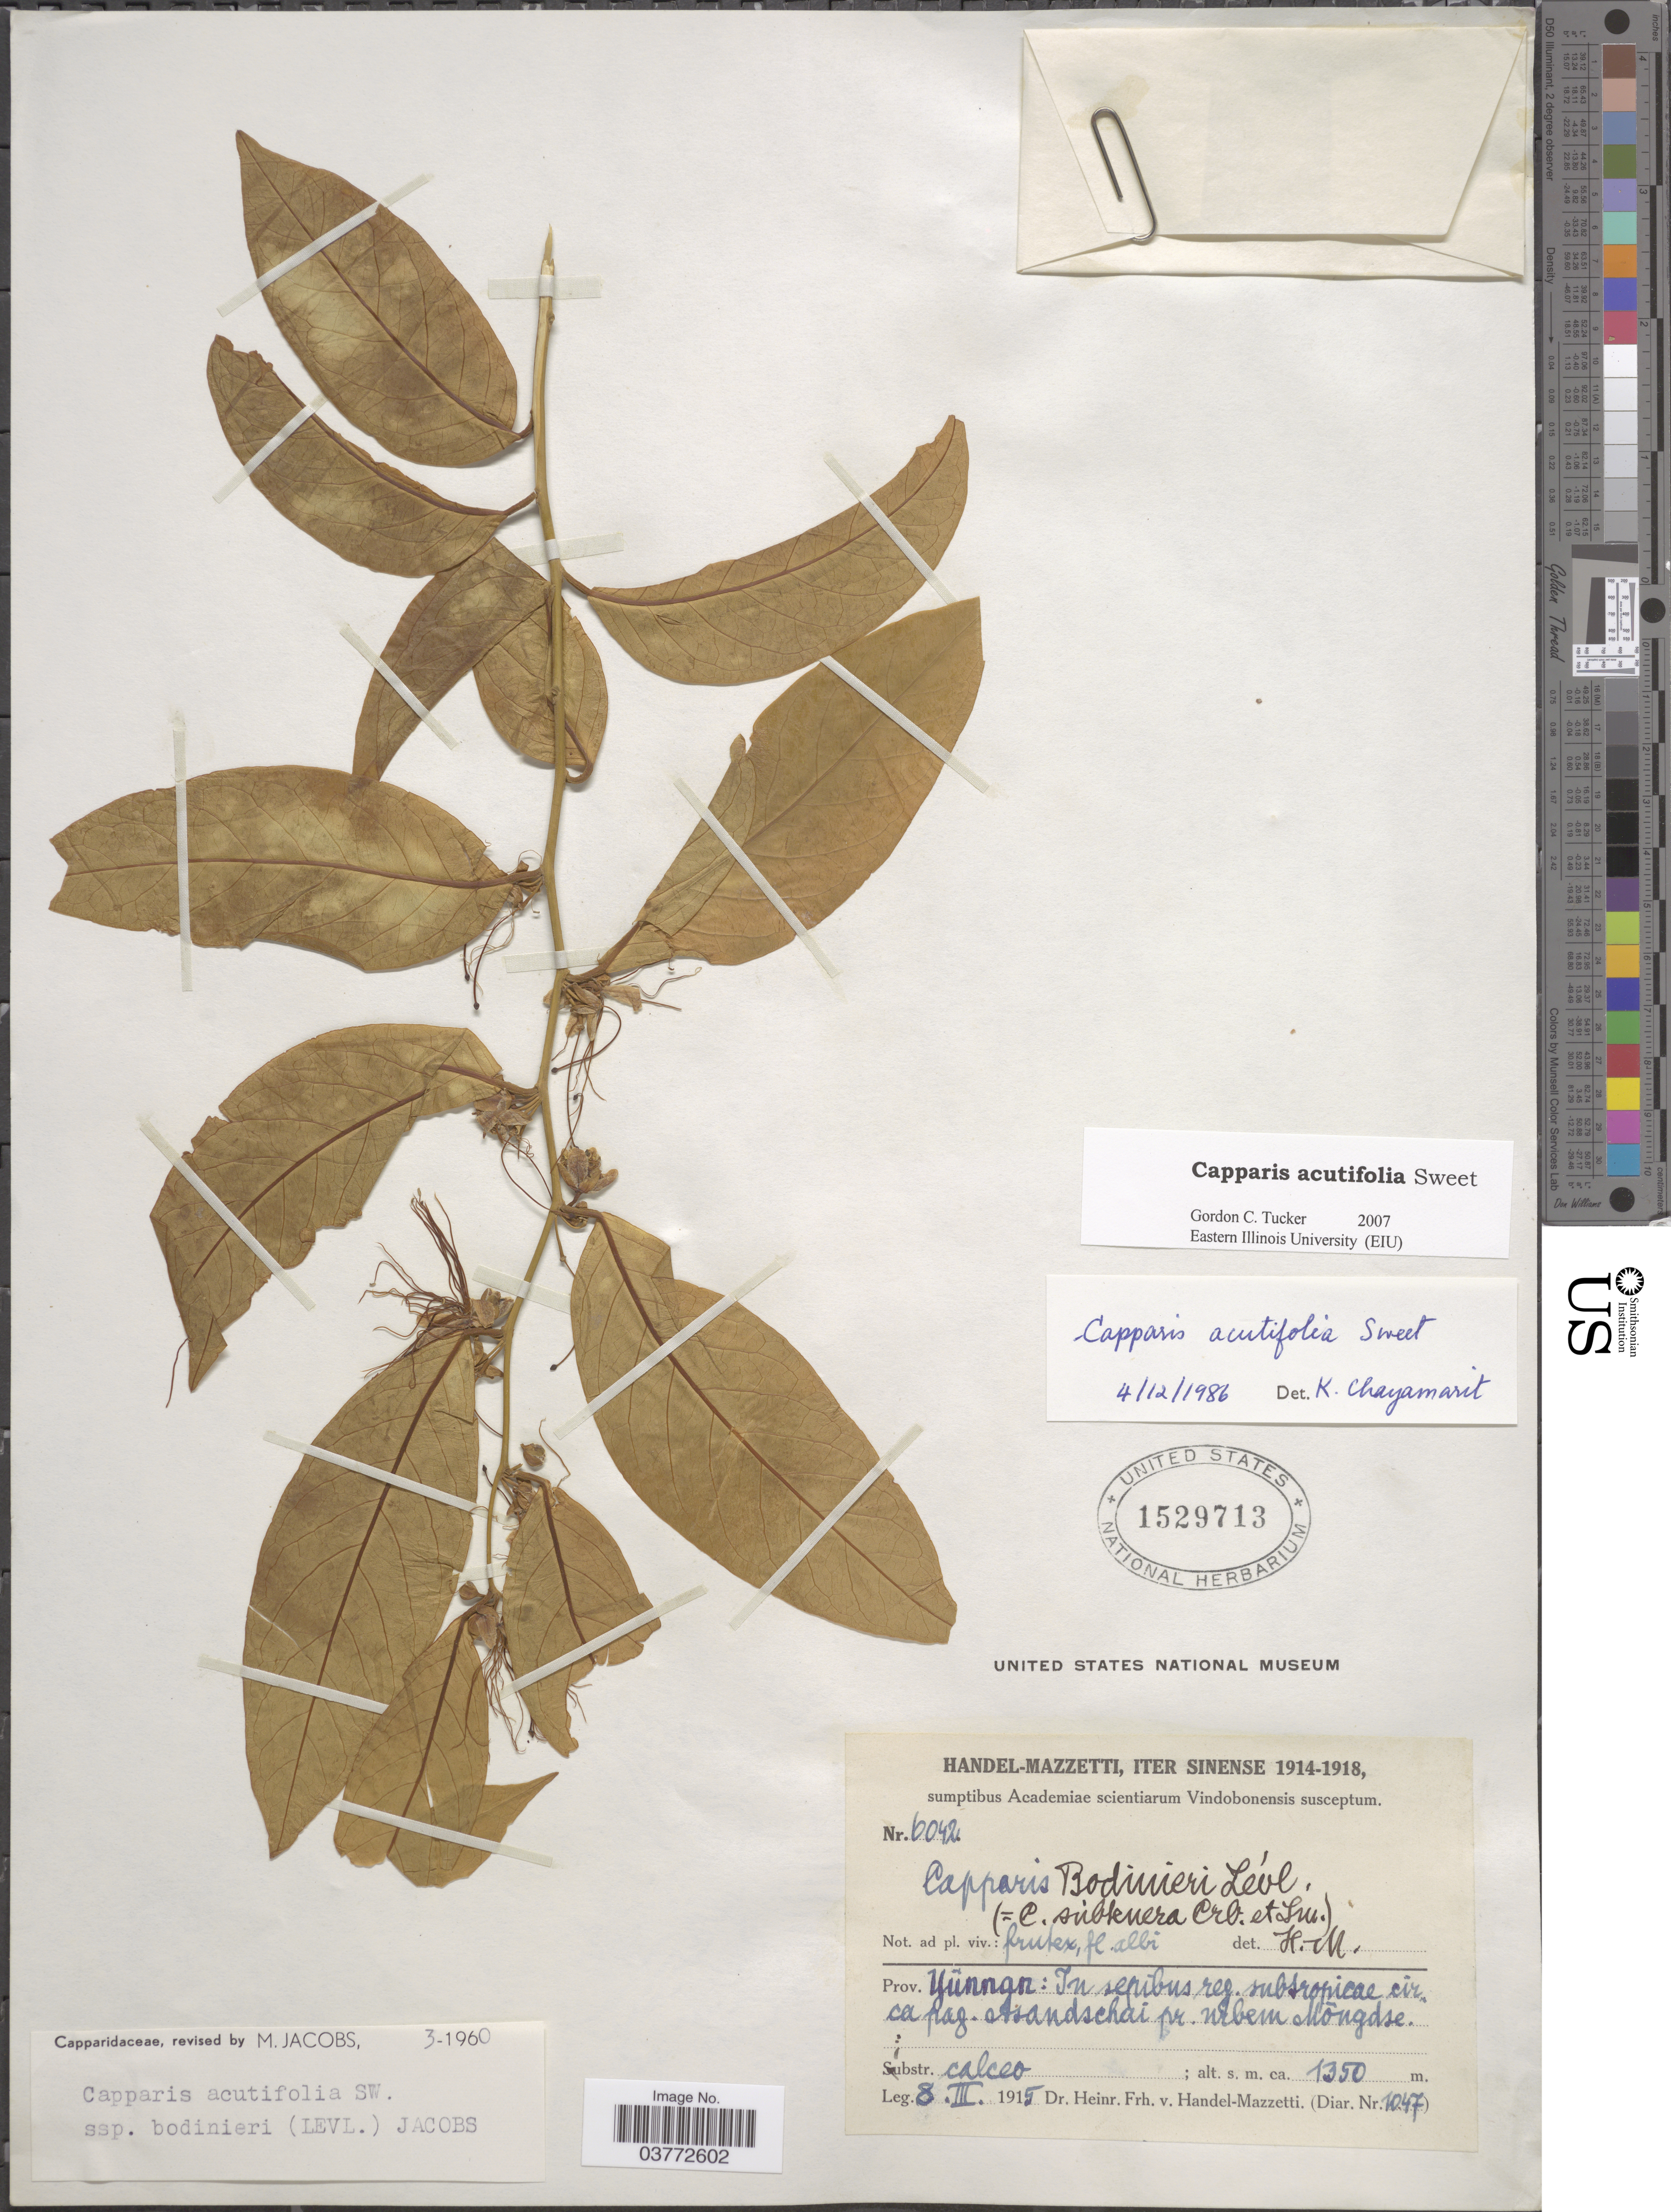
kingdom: Plantae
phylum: Tracheophyta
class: Magnoliopsida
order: Brassicales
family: Capparaceae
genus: Capparis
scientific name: Capparis acutifolia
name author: J.F. Macbr.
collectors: H. Handel-Mazzetti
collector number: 6042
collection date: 1915-03-08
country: China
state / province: Yunnan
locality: In sepibus reg. subtropicae circa pag. Asandschai [interpreted] pr. urbem Môngdse.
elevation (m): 1350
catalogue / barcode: US 1529713